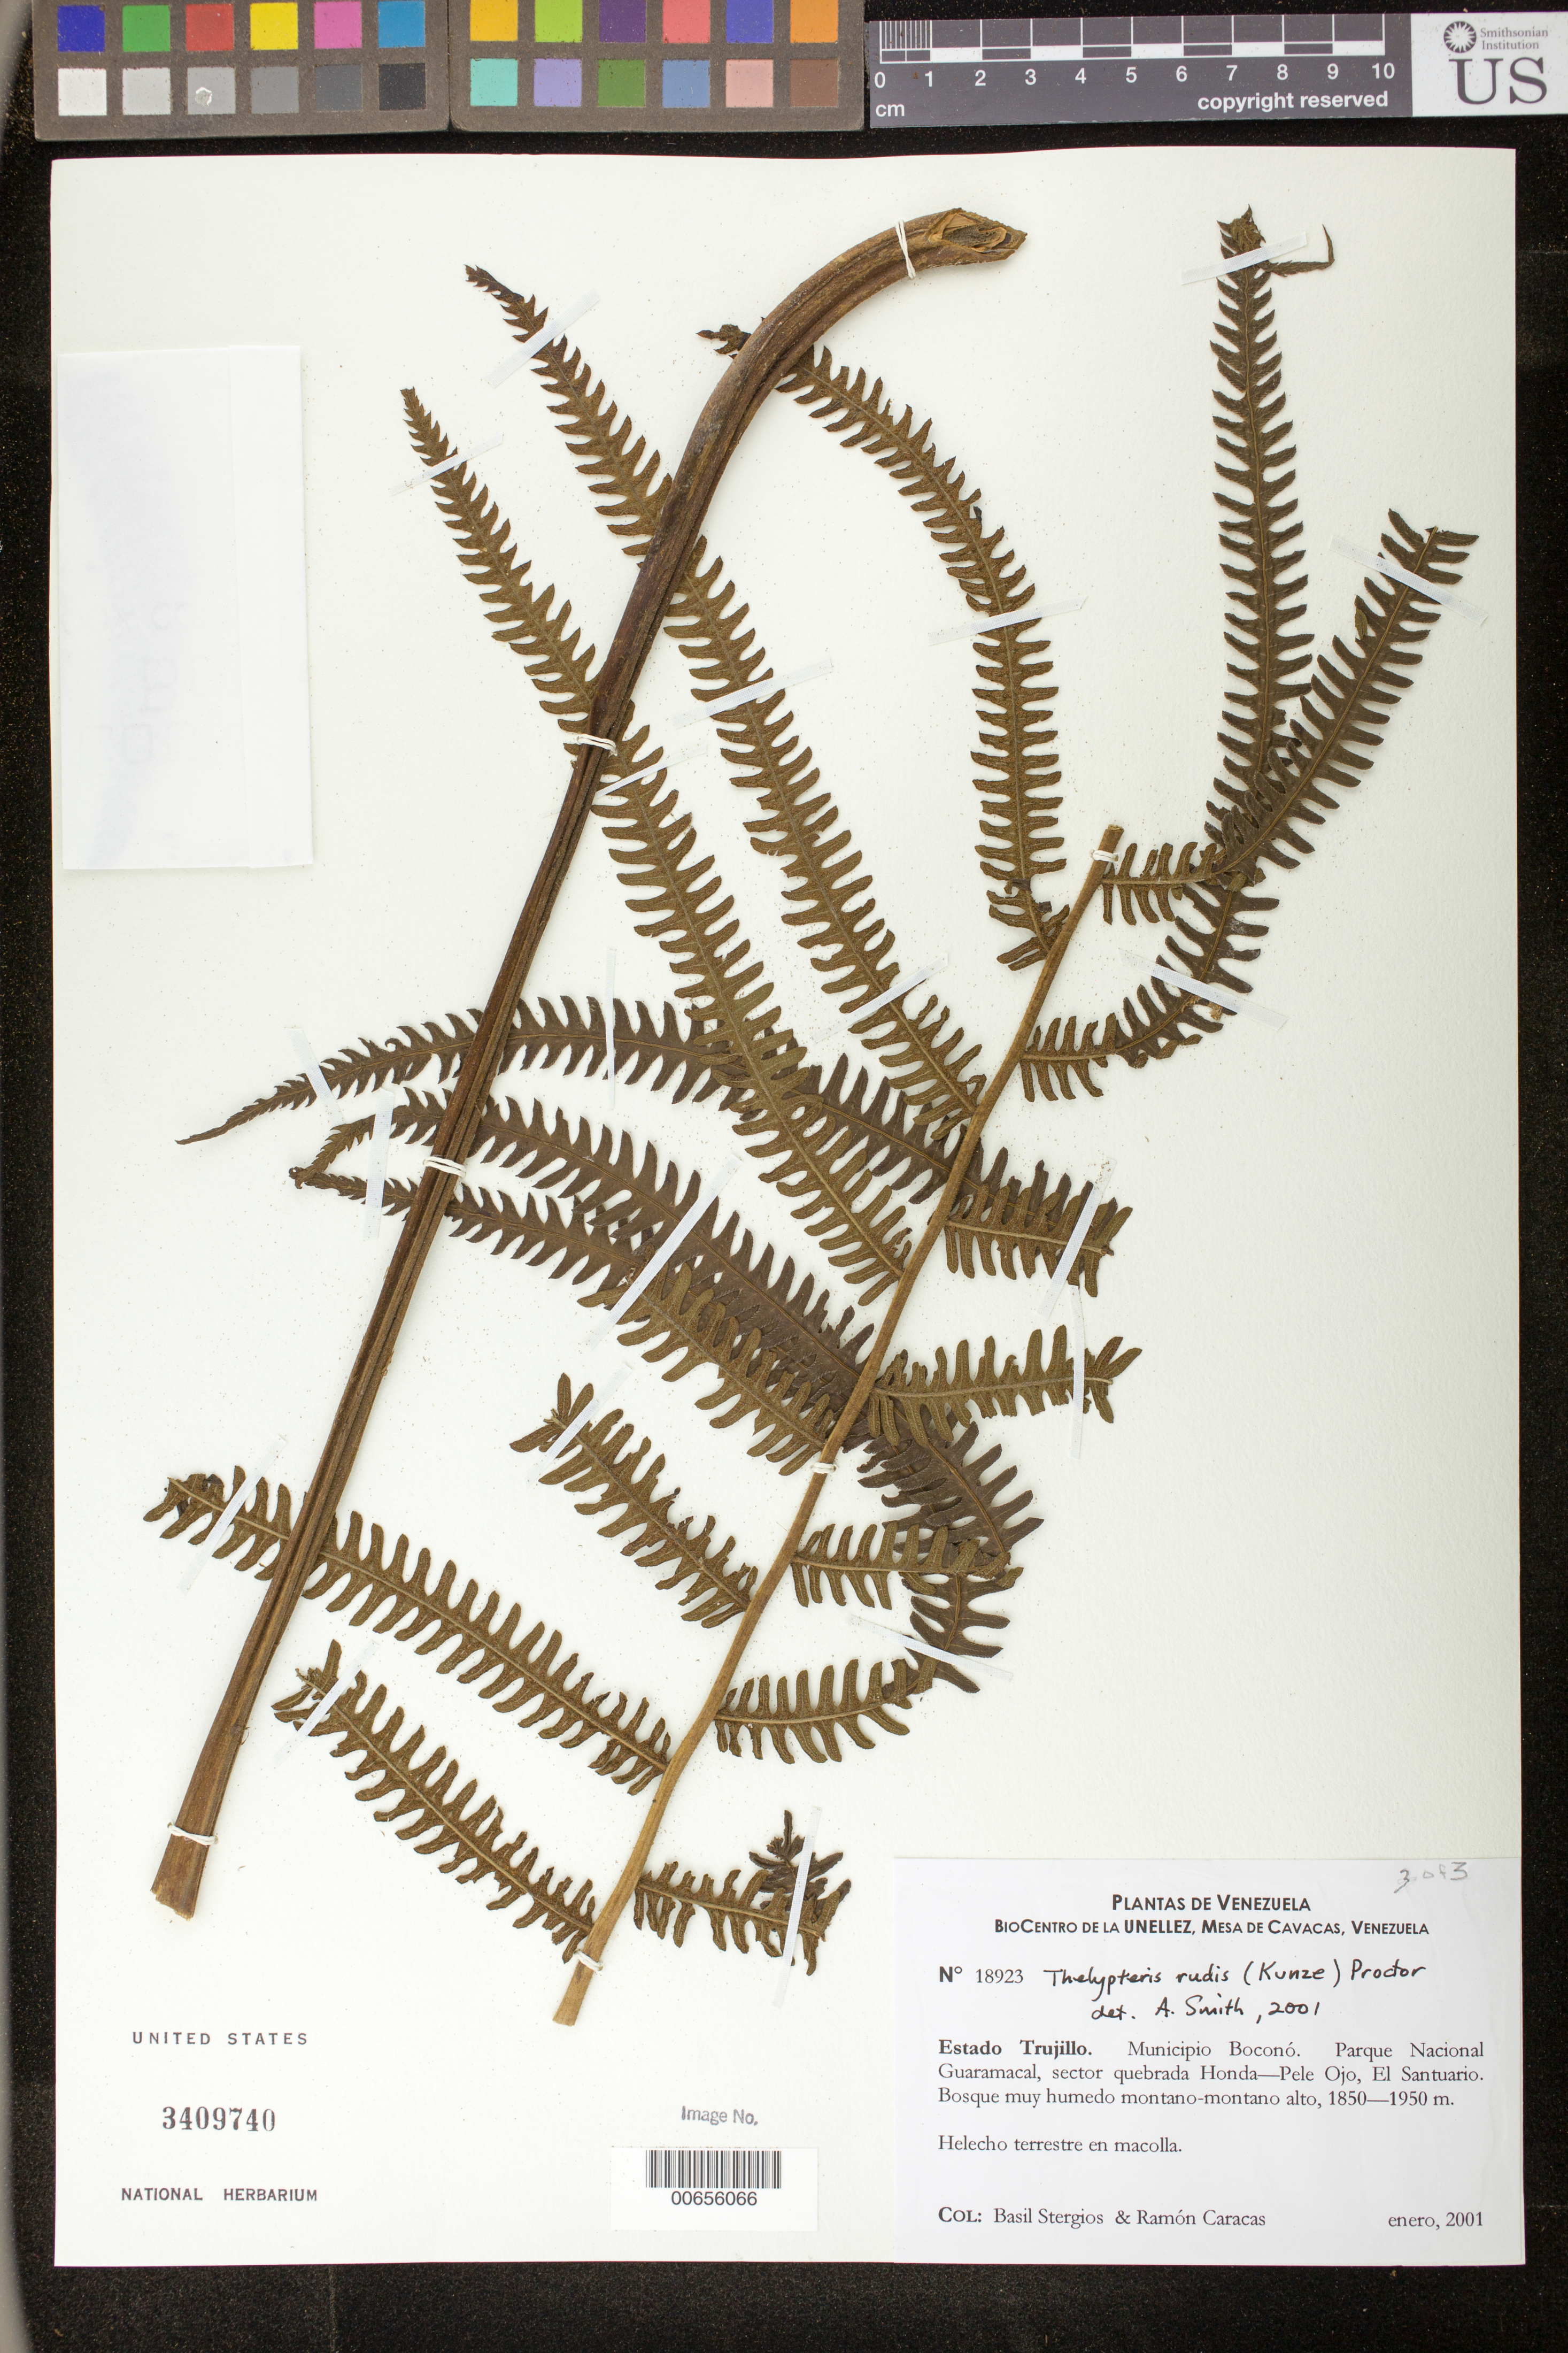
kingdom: Plantae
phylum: Tracheophyta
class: Polypodiopsida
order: Polypodiales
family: Thelypteridaceae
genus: Thelypteris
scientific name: Thelypteris rudis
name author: (Kuntze) Proctor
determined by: Smith, Alan R., (UC)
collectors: B. G. Stergios & R. Caracas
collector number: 18923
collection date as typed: Jan 2001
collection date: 2001-01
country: Venezuela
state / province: Trujillo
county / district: Boconó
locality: Parque Nacional Guaramacal, sector quebrada Honda-Pele Ojo, El Santuario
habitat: Bosque muy húmedo montano-montano alto.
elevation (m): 1850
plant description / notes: PORT, UC, US, VEN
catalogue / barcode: US 3409740